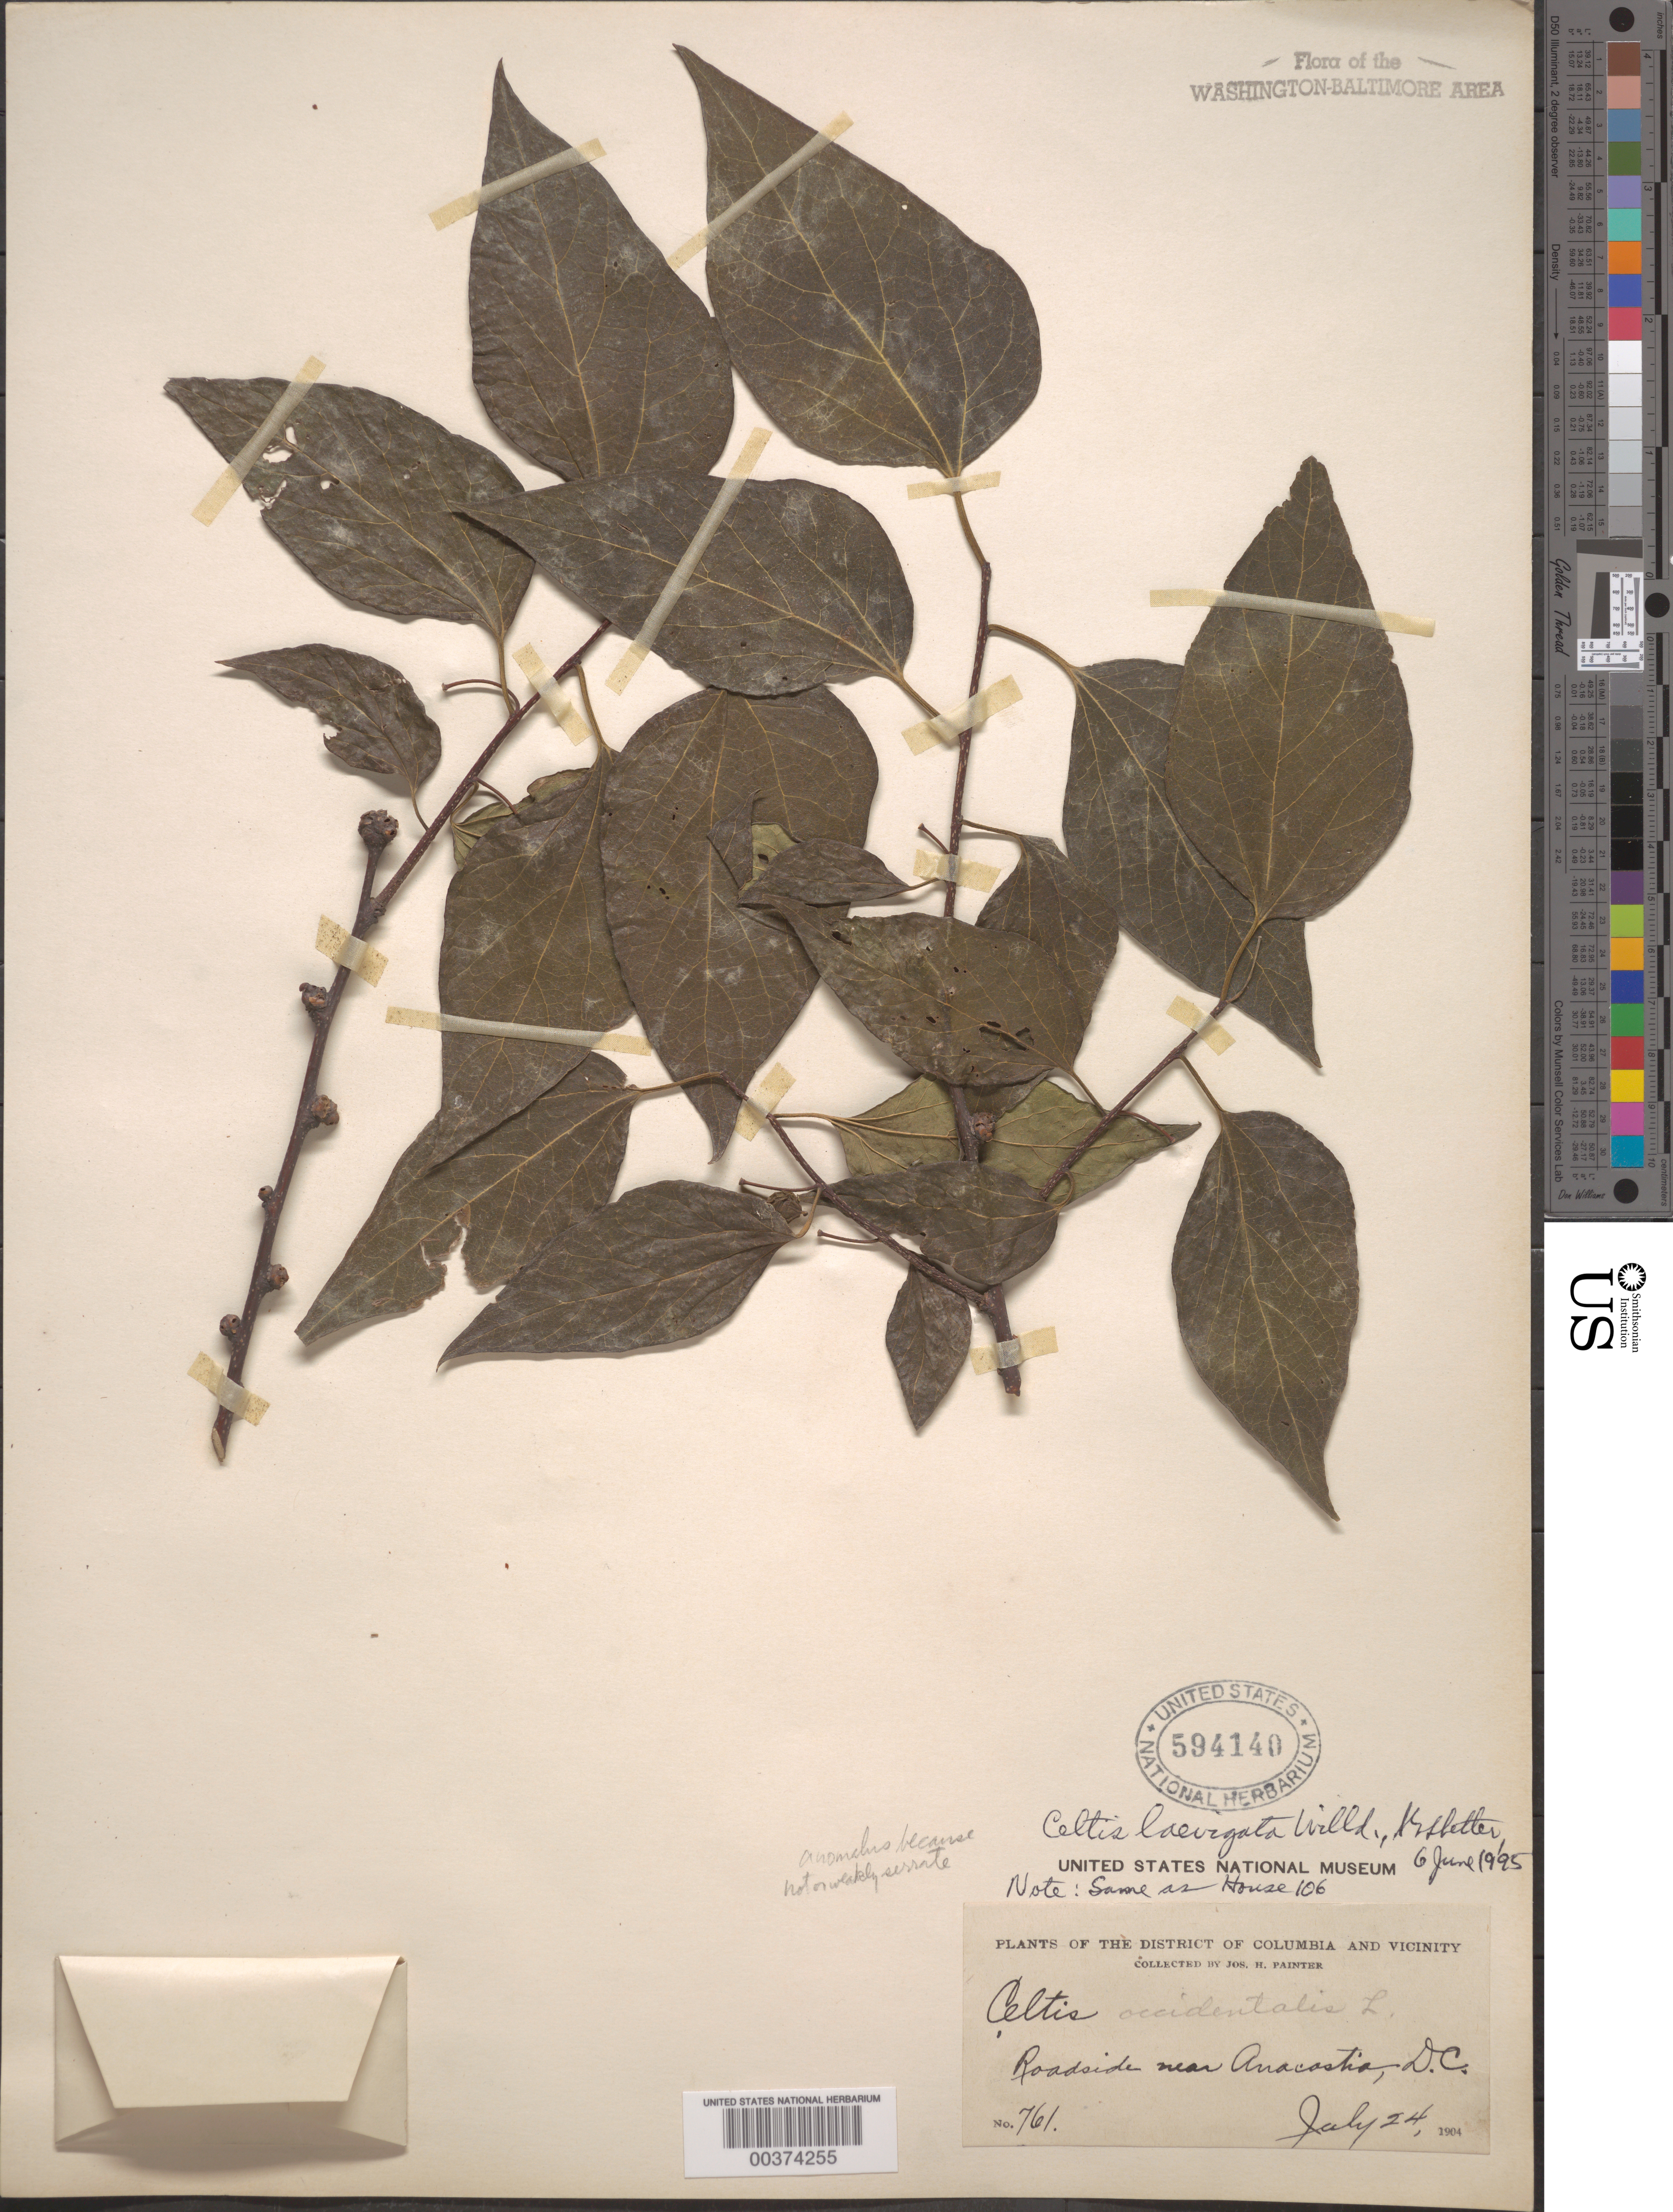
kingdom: Plantae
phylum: Tracheophyta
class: Magnoliopsida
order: Rosales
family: Cannabaceae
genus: Celtis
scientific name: Celtis laevigata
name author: Willd.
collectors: J. H. Painter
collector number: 761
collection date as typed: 24 Jul 1904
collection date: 1904-07-24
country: United States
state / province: District of Columbia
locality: Anacostia vicinity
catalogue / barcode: US 594140